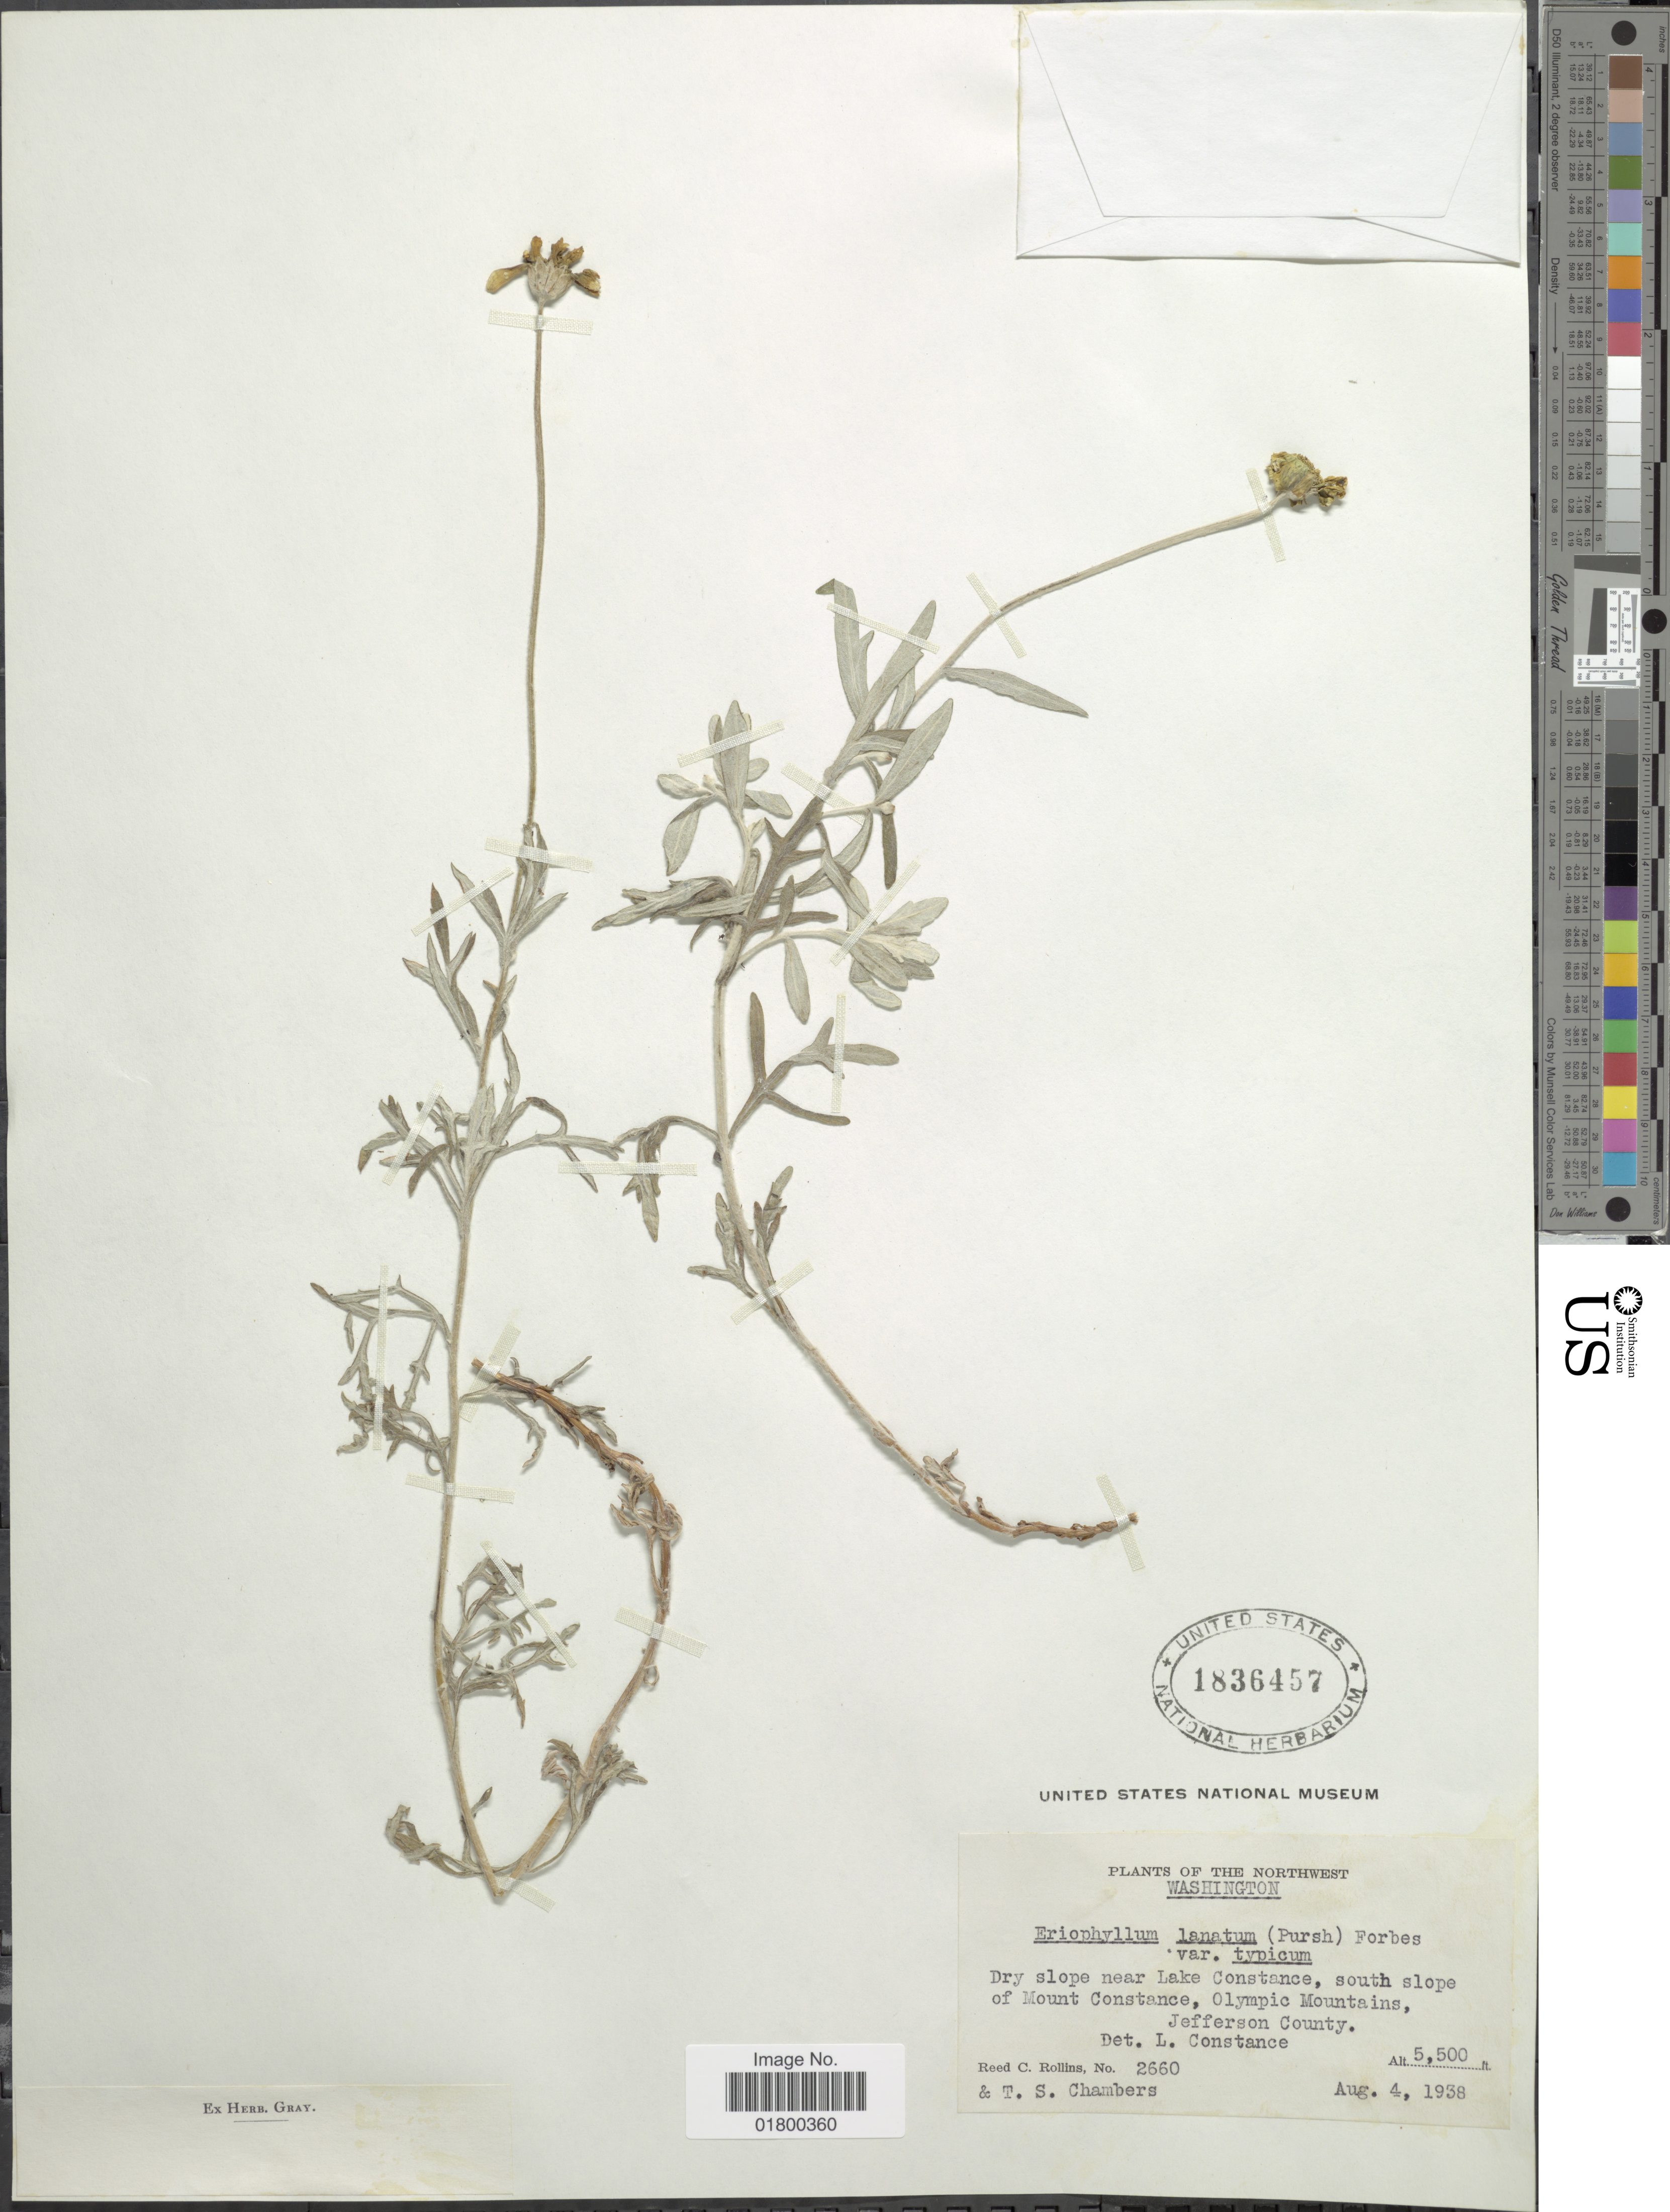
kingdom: Plantae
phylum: Tracheophyta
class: Magnoliopsida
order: Asterales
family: Asteraceae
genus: Eriophyllum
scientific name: Eriophyllum lanatum var. lanatum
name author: (Pursh) J. Forbes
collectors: R. C. Rollins & T. Chambers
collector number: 2660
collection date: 1938-08-04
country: United States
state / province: Washington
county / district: Jefferson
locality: Dry slope near Lake Constance, south slope of Mount Constance, Olympic Mountains, Jefferson County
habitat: dry slope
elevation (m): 1676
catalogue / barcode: US 1836457